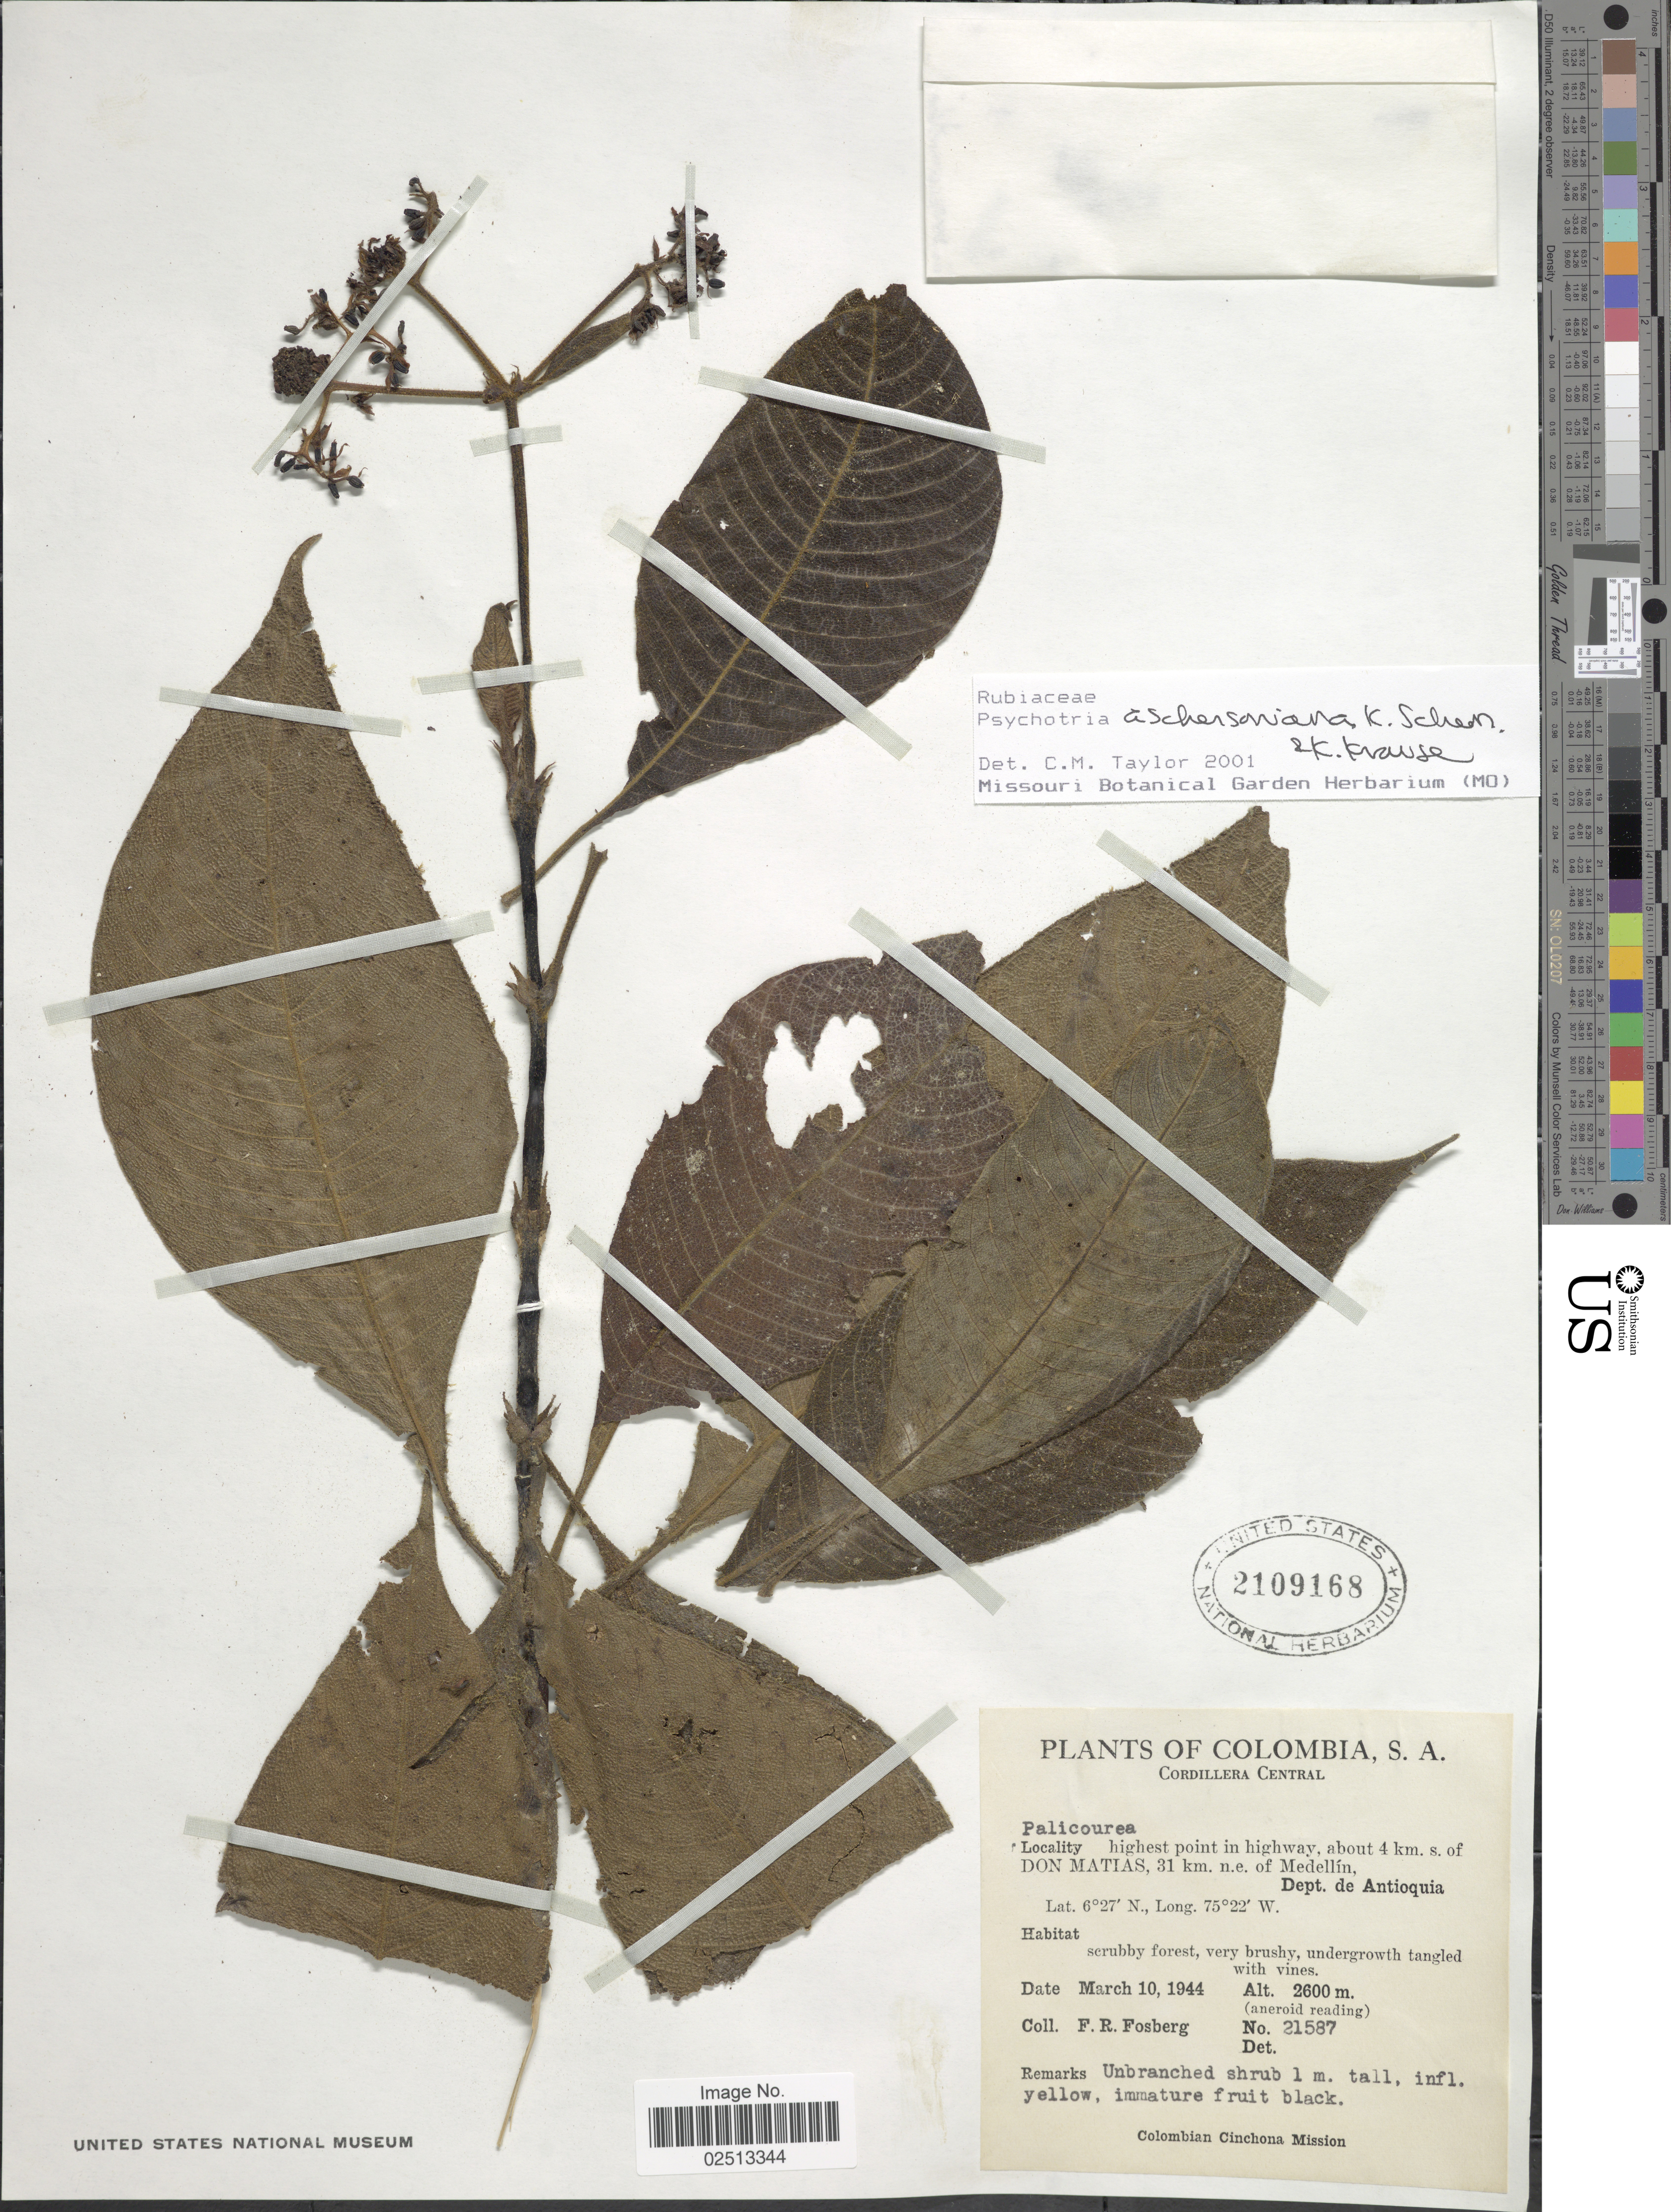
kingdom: Plantae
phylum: Tracheophyta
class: Magnoliopsida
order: Gentianales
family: Rubiaceae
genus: Psychotria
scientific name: Psychotria aschersoniana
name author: K. Schum. & K. Krause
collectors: F. R. Fosberg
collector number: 21587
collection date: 1944-03-10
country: Colombia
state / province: Antioquia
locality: Colombia S.A. Cordillera Central, highest point in highway, about 4 km. s. of Don Matias, 31 km. n.e. of Medellin, Dept. de Antioquia.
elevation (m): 2600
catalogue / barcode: US 2109168